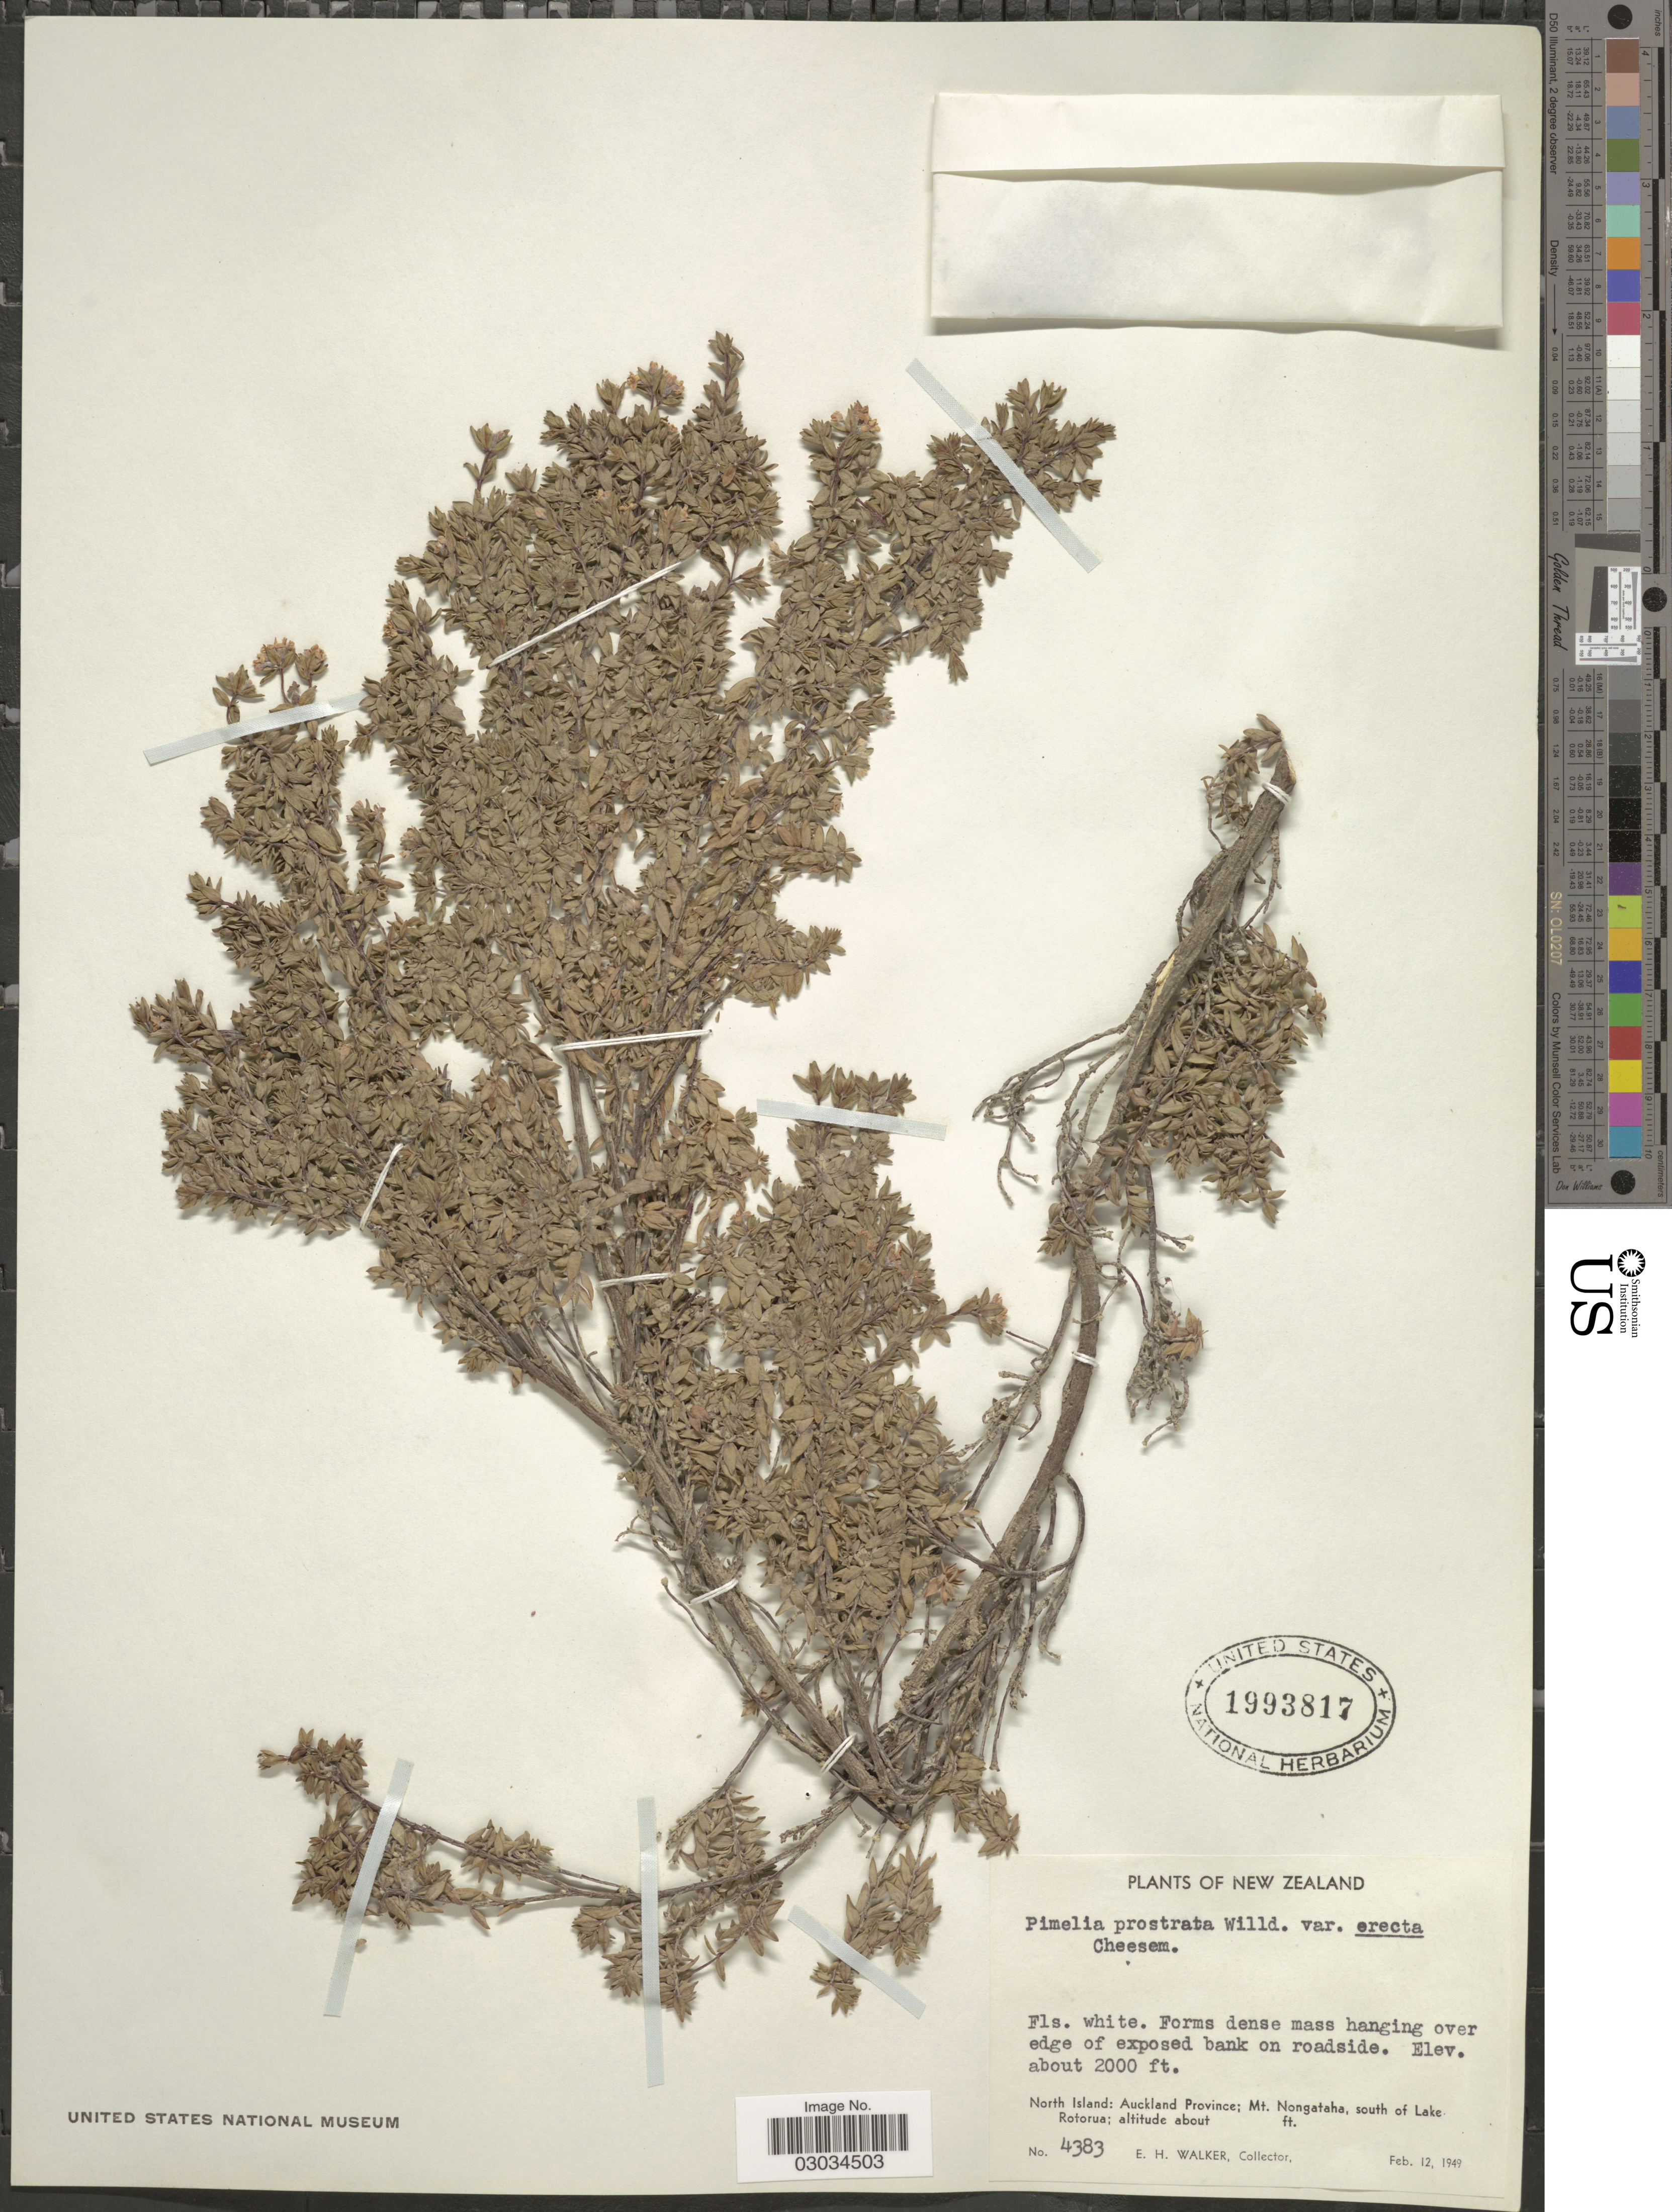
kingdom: Plantae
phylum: Tracheophyta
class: Magnoliopsida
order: Malvales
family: Thymelaeaceae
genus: Pimelea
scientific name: Pimelea prostrata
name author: Willd.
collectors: E. H. Walker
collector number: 4383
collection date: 1949-02-12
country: New Zealand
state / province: Auckland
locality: North Island: Mt. Nongataha, south of Lake Rotorua.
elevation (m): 610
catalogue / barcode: US 1993817